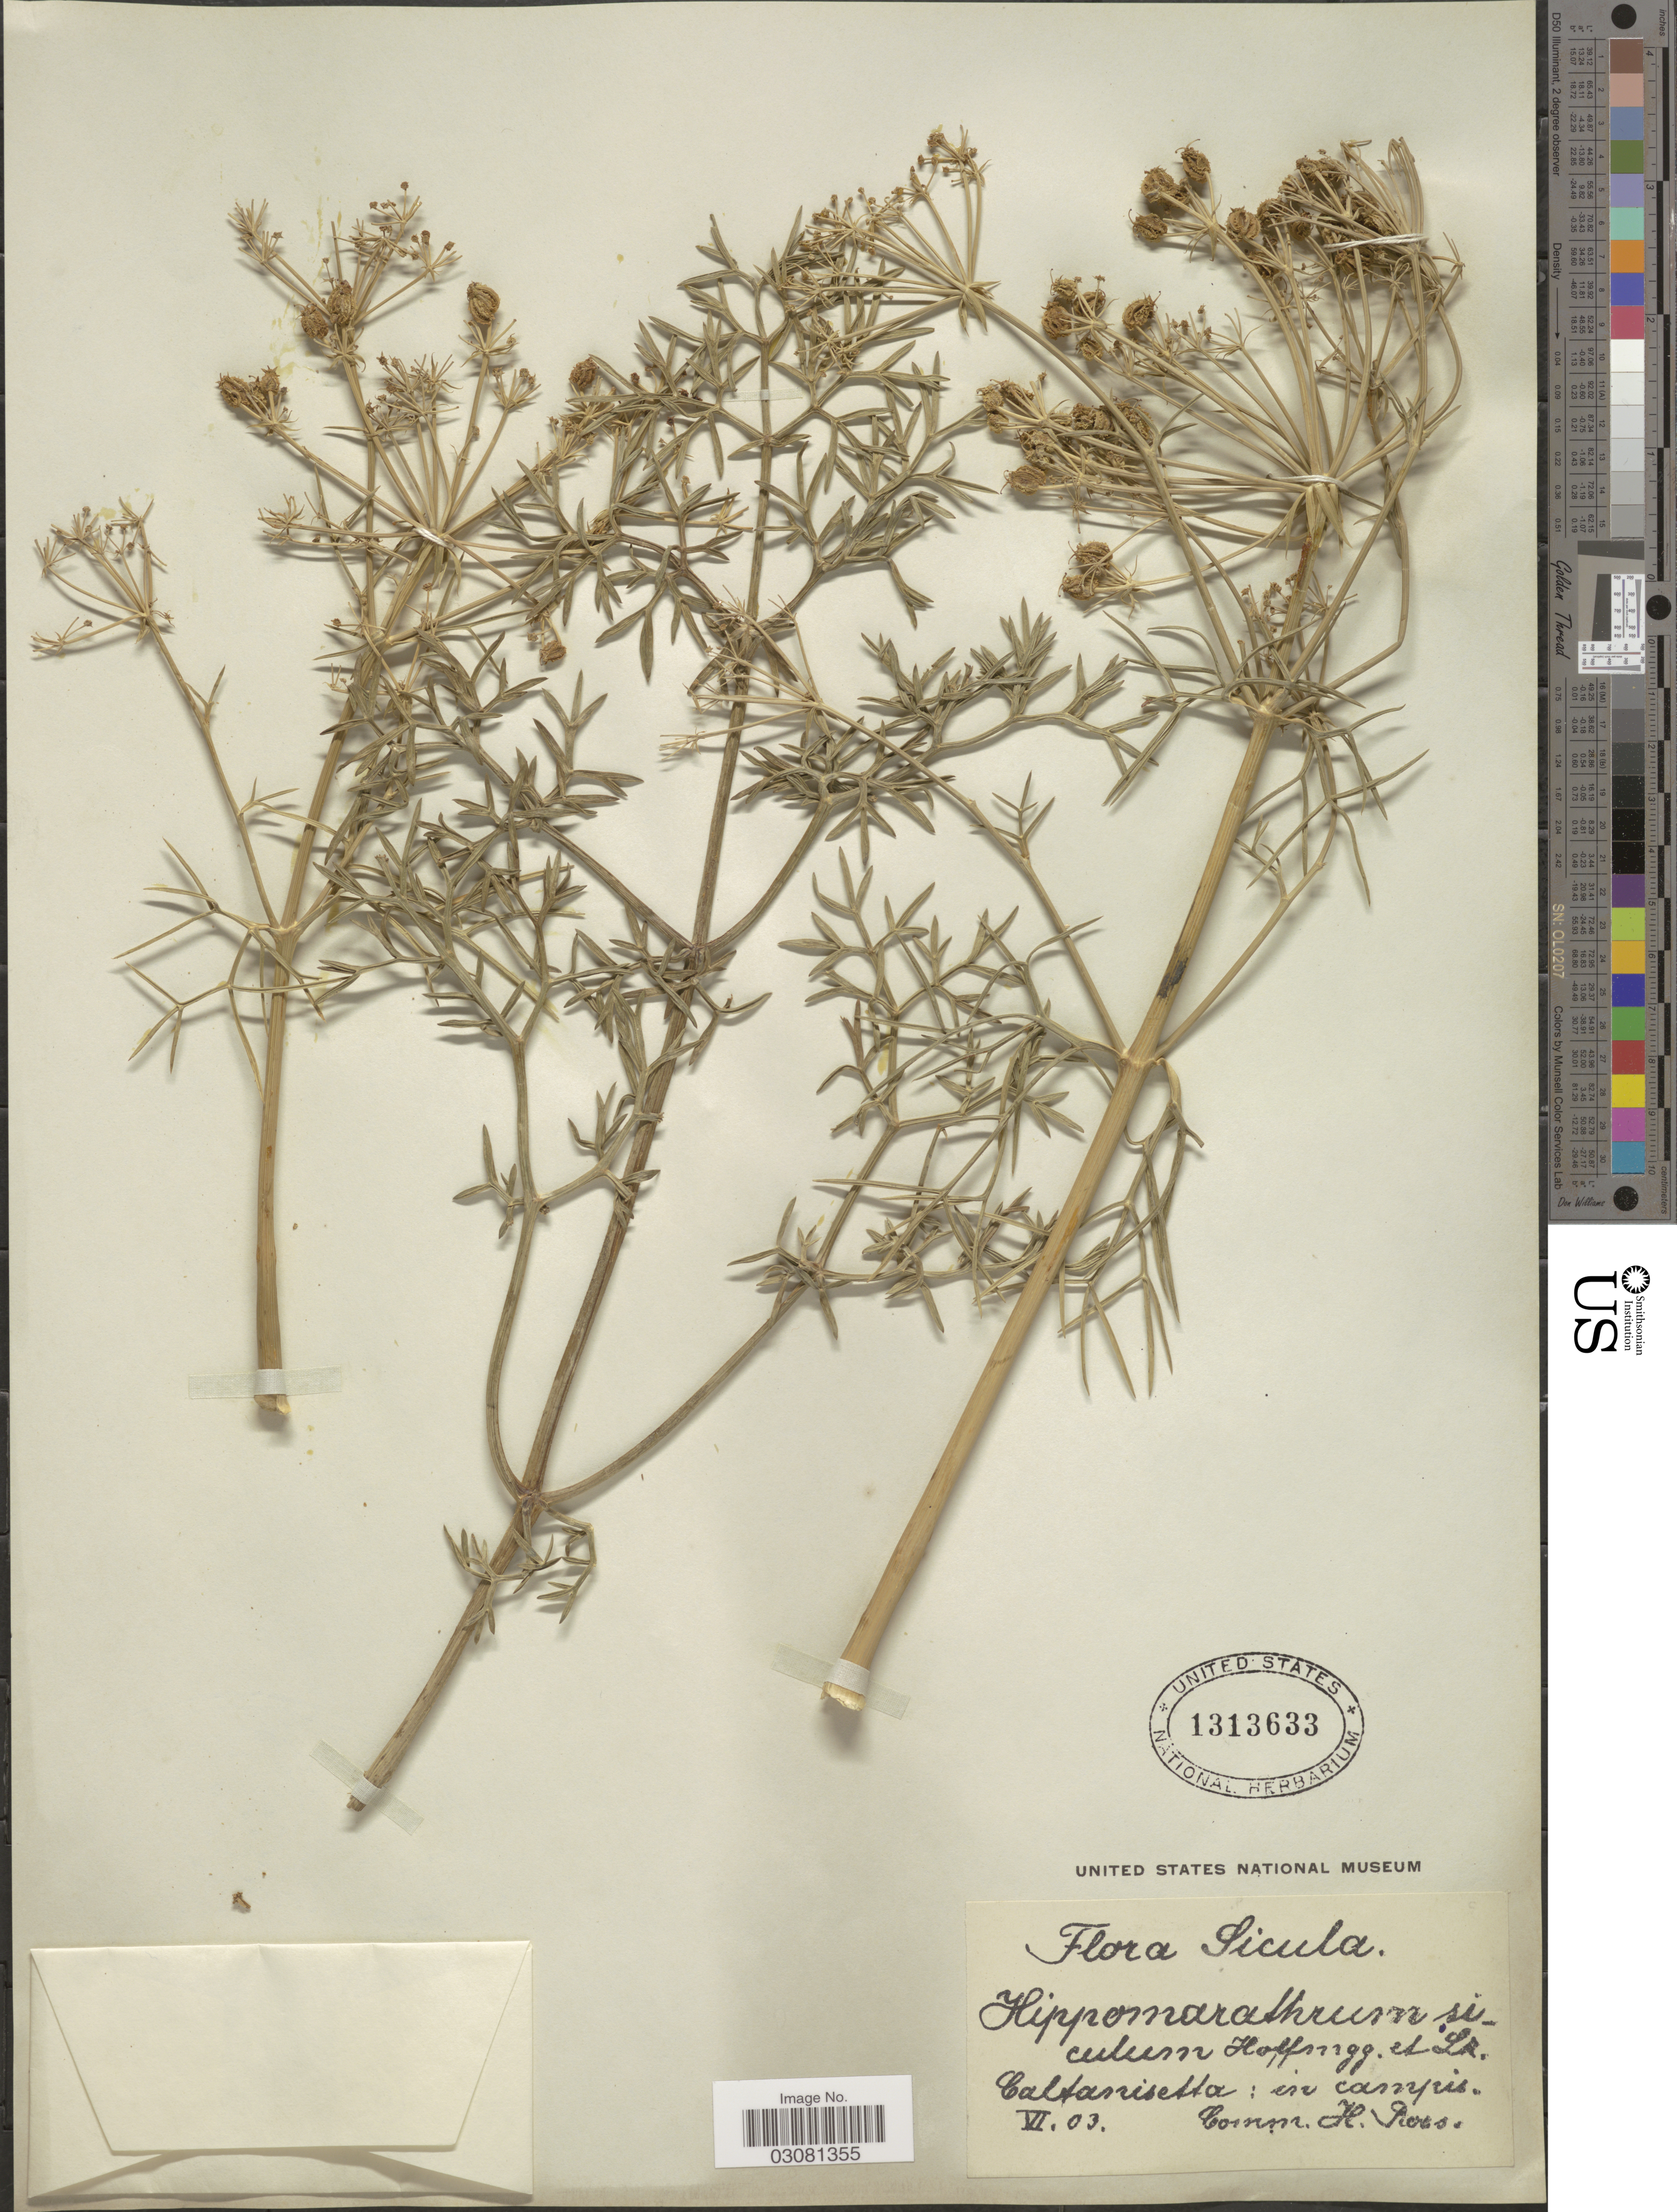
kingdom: Plantae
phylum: Tracheophyta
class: Magnoliopsida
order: Apiales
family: Apiaceae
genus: Hippomarathrum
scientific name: Hippomarathrum siculum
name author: (L.) Hoffmanns. & Link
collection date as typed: Transcribed d/m/y: /7/3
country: Italy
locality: Sicula. Caltanisetta: in campis.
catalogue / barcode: US 1313633